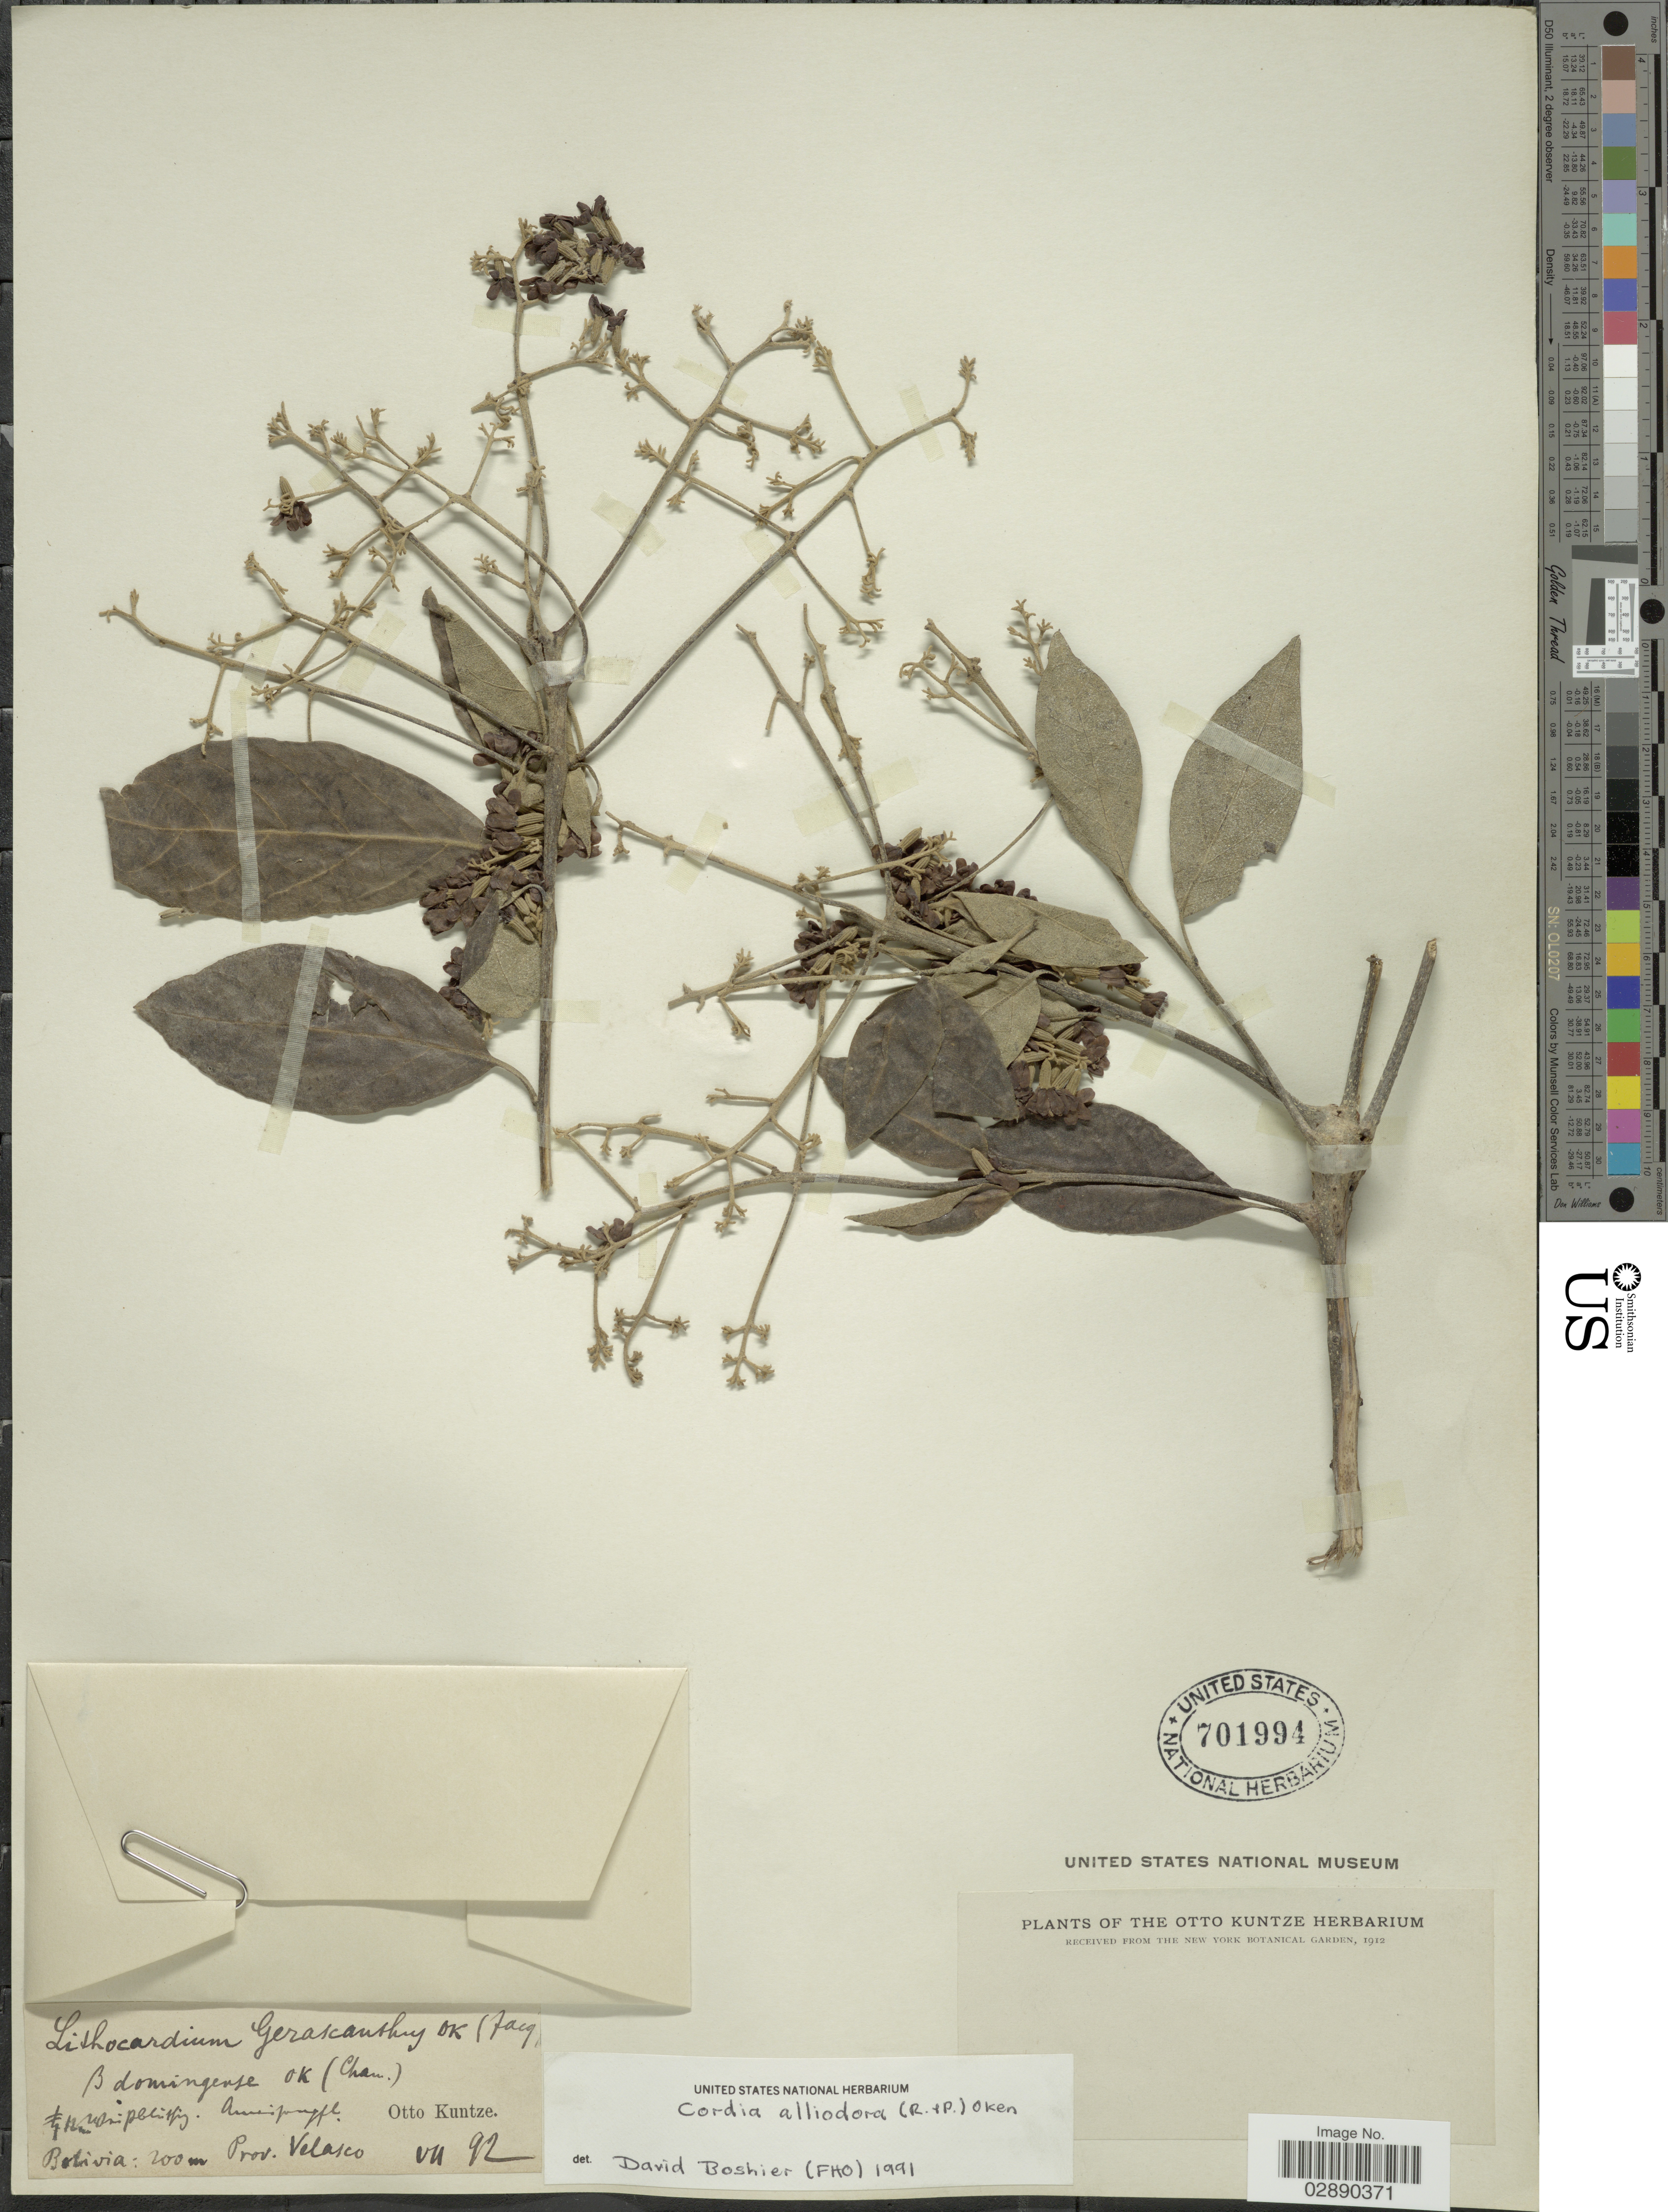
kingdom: Plantae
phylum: Tracheophyta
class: Magnoliopsida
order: Boraginales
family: Cordiaceae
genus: Cordia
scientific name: Cordia alliodora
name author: (Ruiz & Pav.) Oken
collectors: C.E.O. Kuntze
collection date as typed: Transcribed d/m/y: /7/92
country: Bolivia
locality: Prov. Velasco.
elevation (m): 200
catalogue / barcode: US 701994